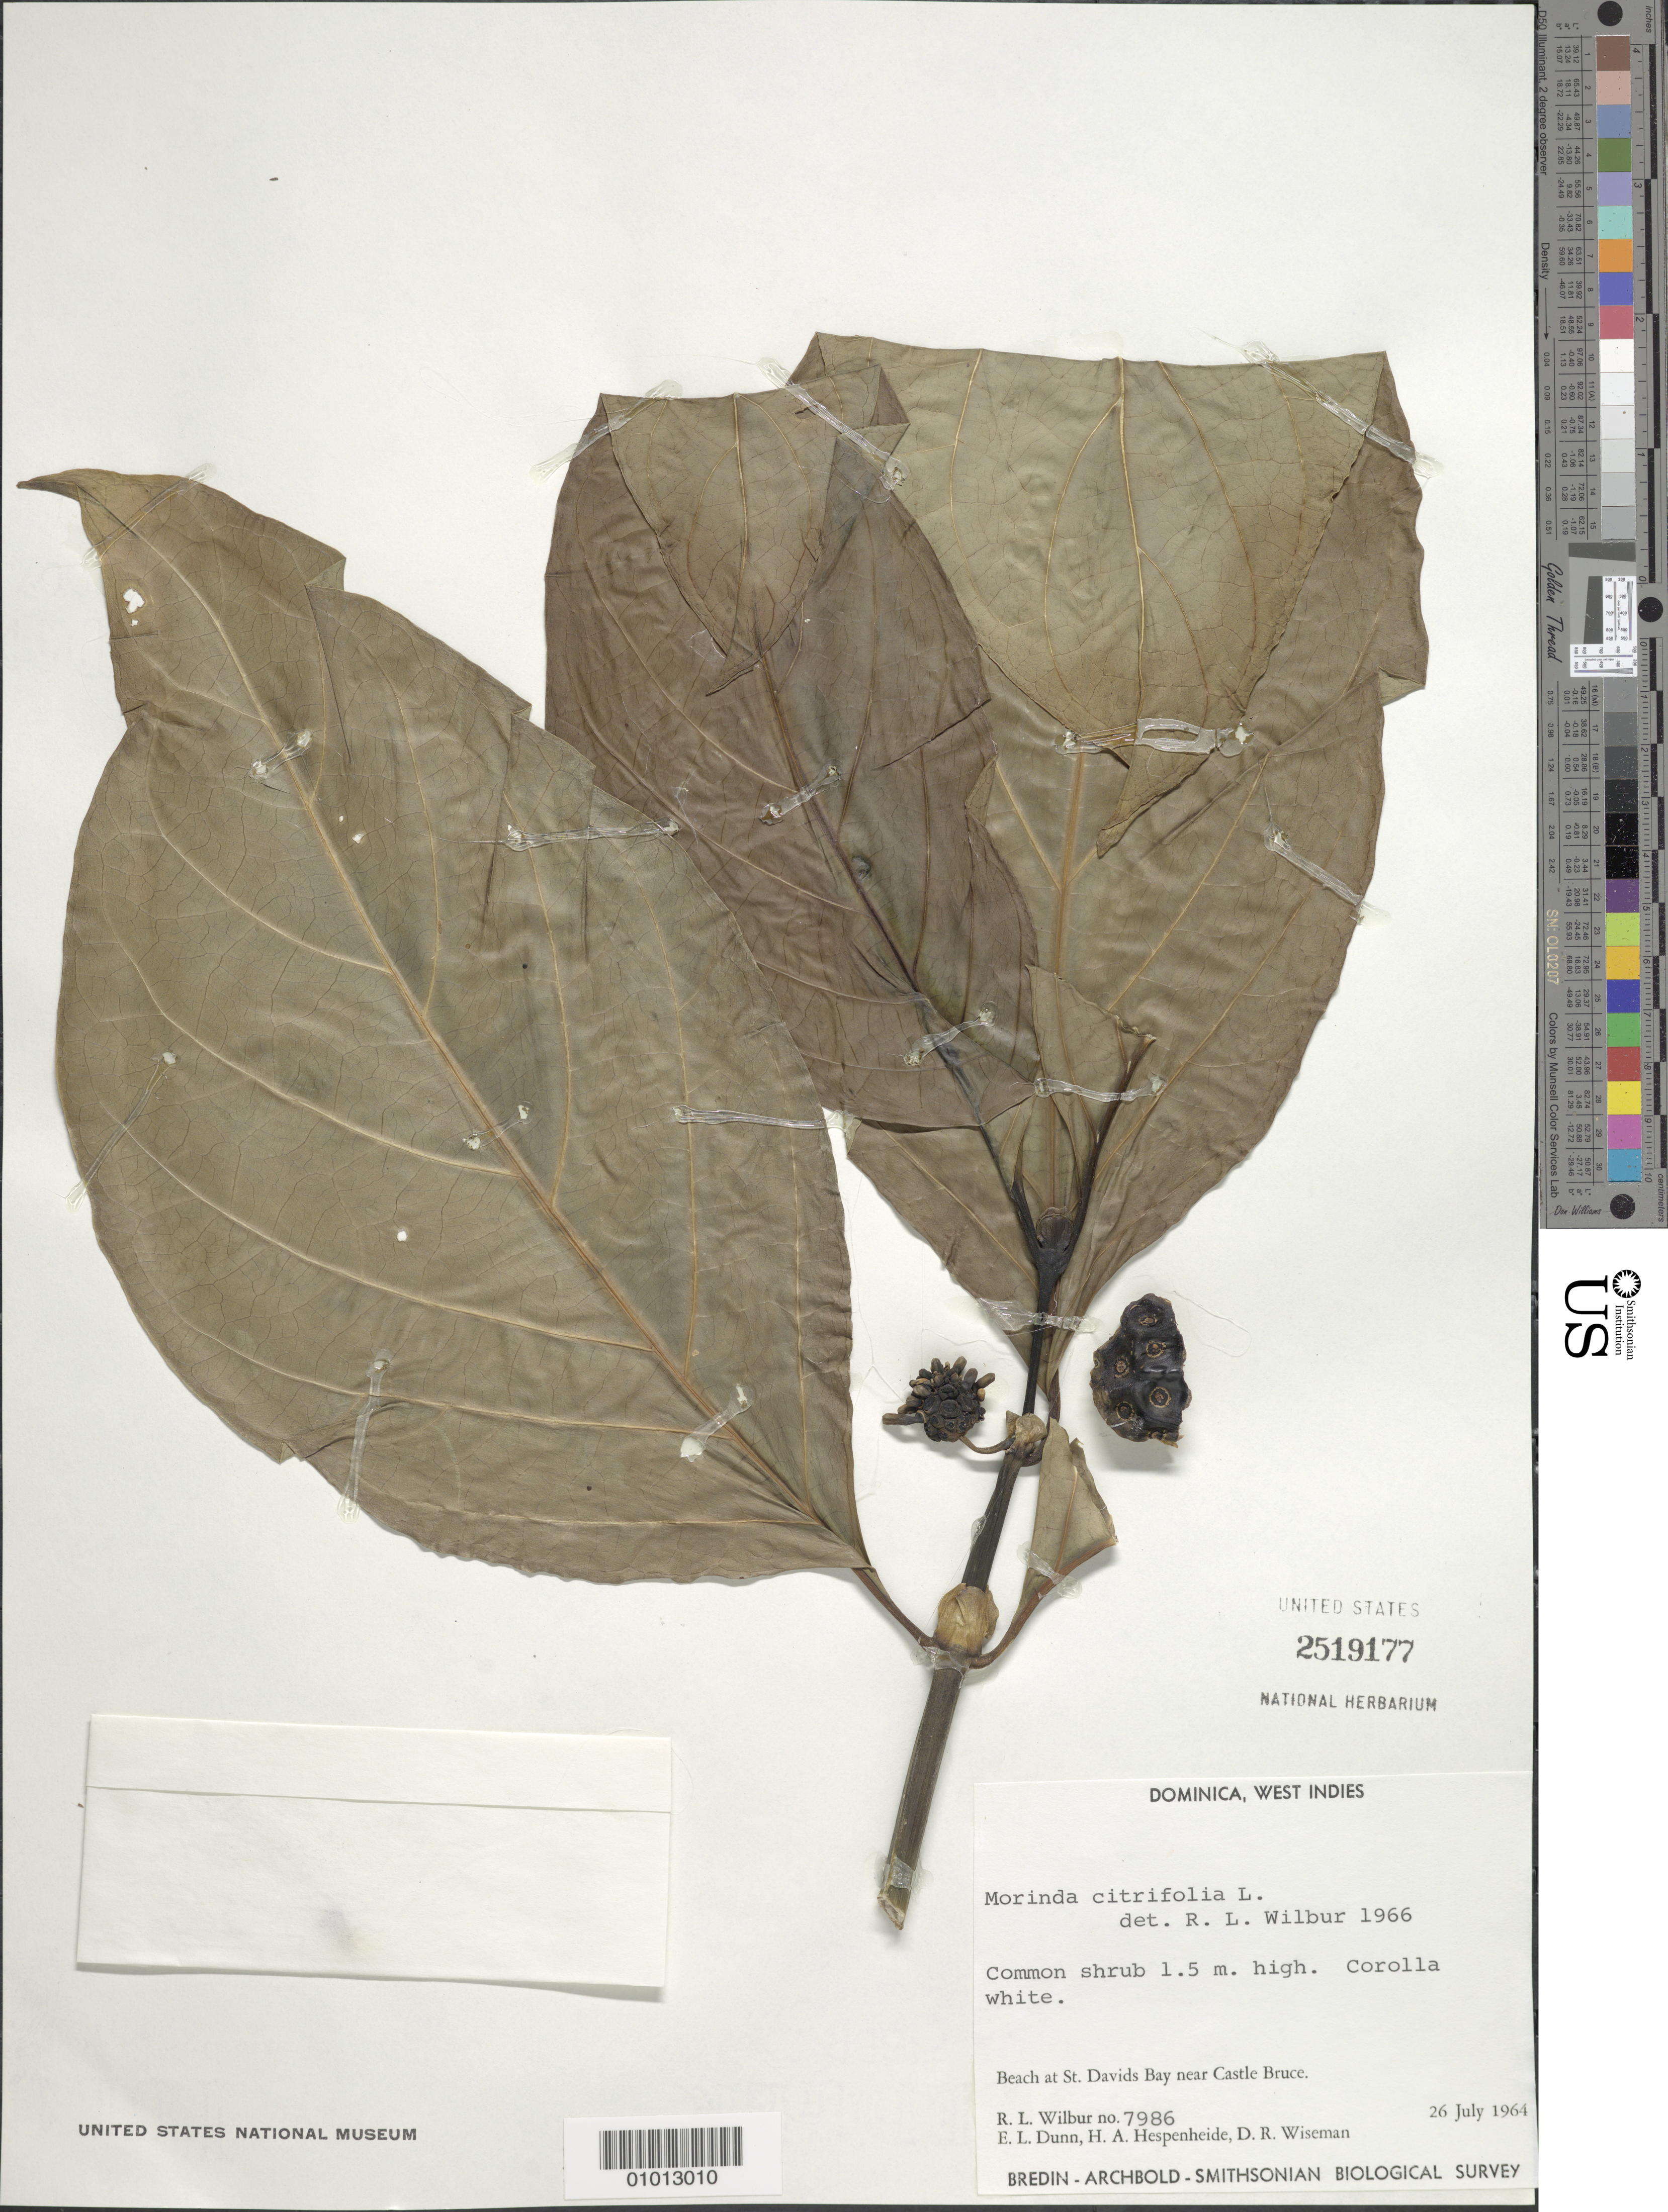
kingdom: Plantae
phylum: Tracheophyta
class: Magnoliopsida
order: Gentianales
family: Rubiaceae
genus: Morinda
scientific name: Morinda citrifolia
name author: L.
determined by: Wilbur, R. L.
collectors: R. L. Wilbur, E. Dunn, H. A. Hespenheide & D. R. Wiseman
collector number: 7986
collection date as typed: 26 Jul 1964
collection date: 1964-07-26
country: Dominica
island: Dominica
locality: St. David's Bay near Castle Bruce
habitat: Beach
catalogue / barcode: US 2519177